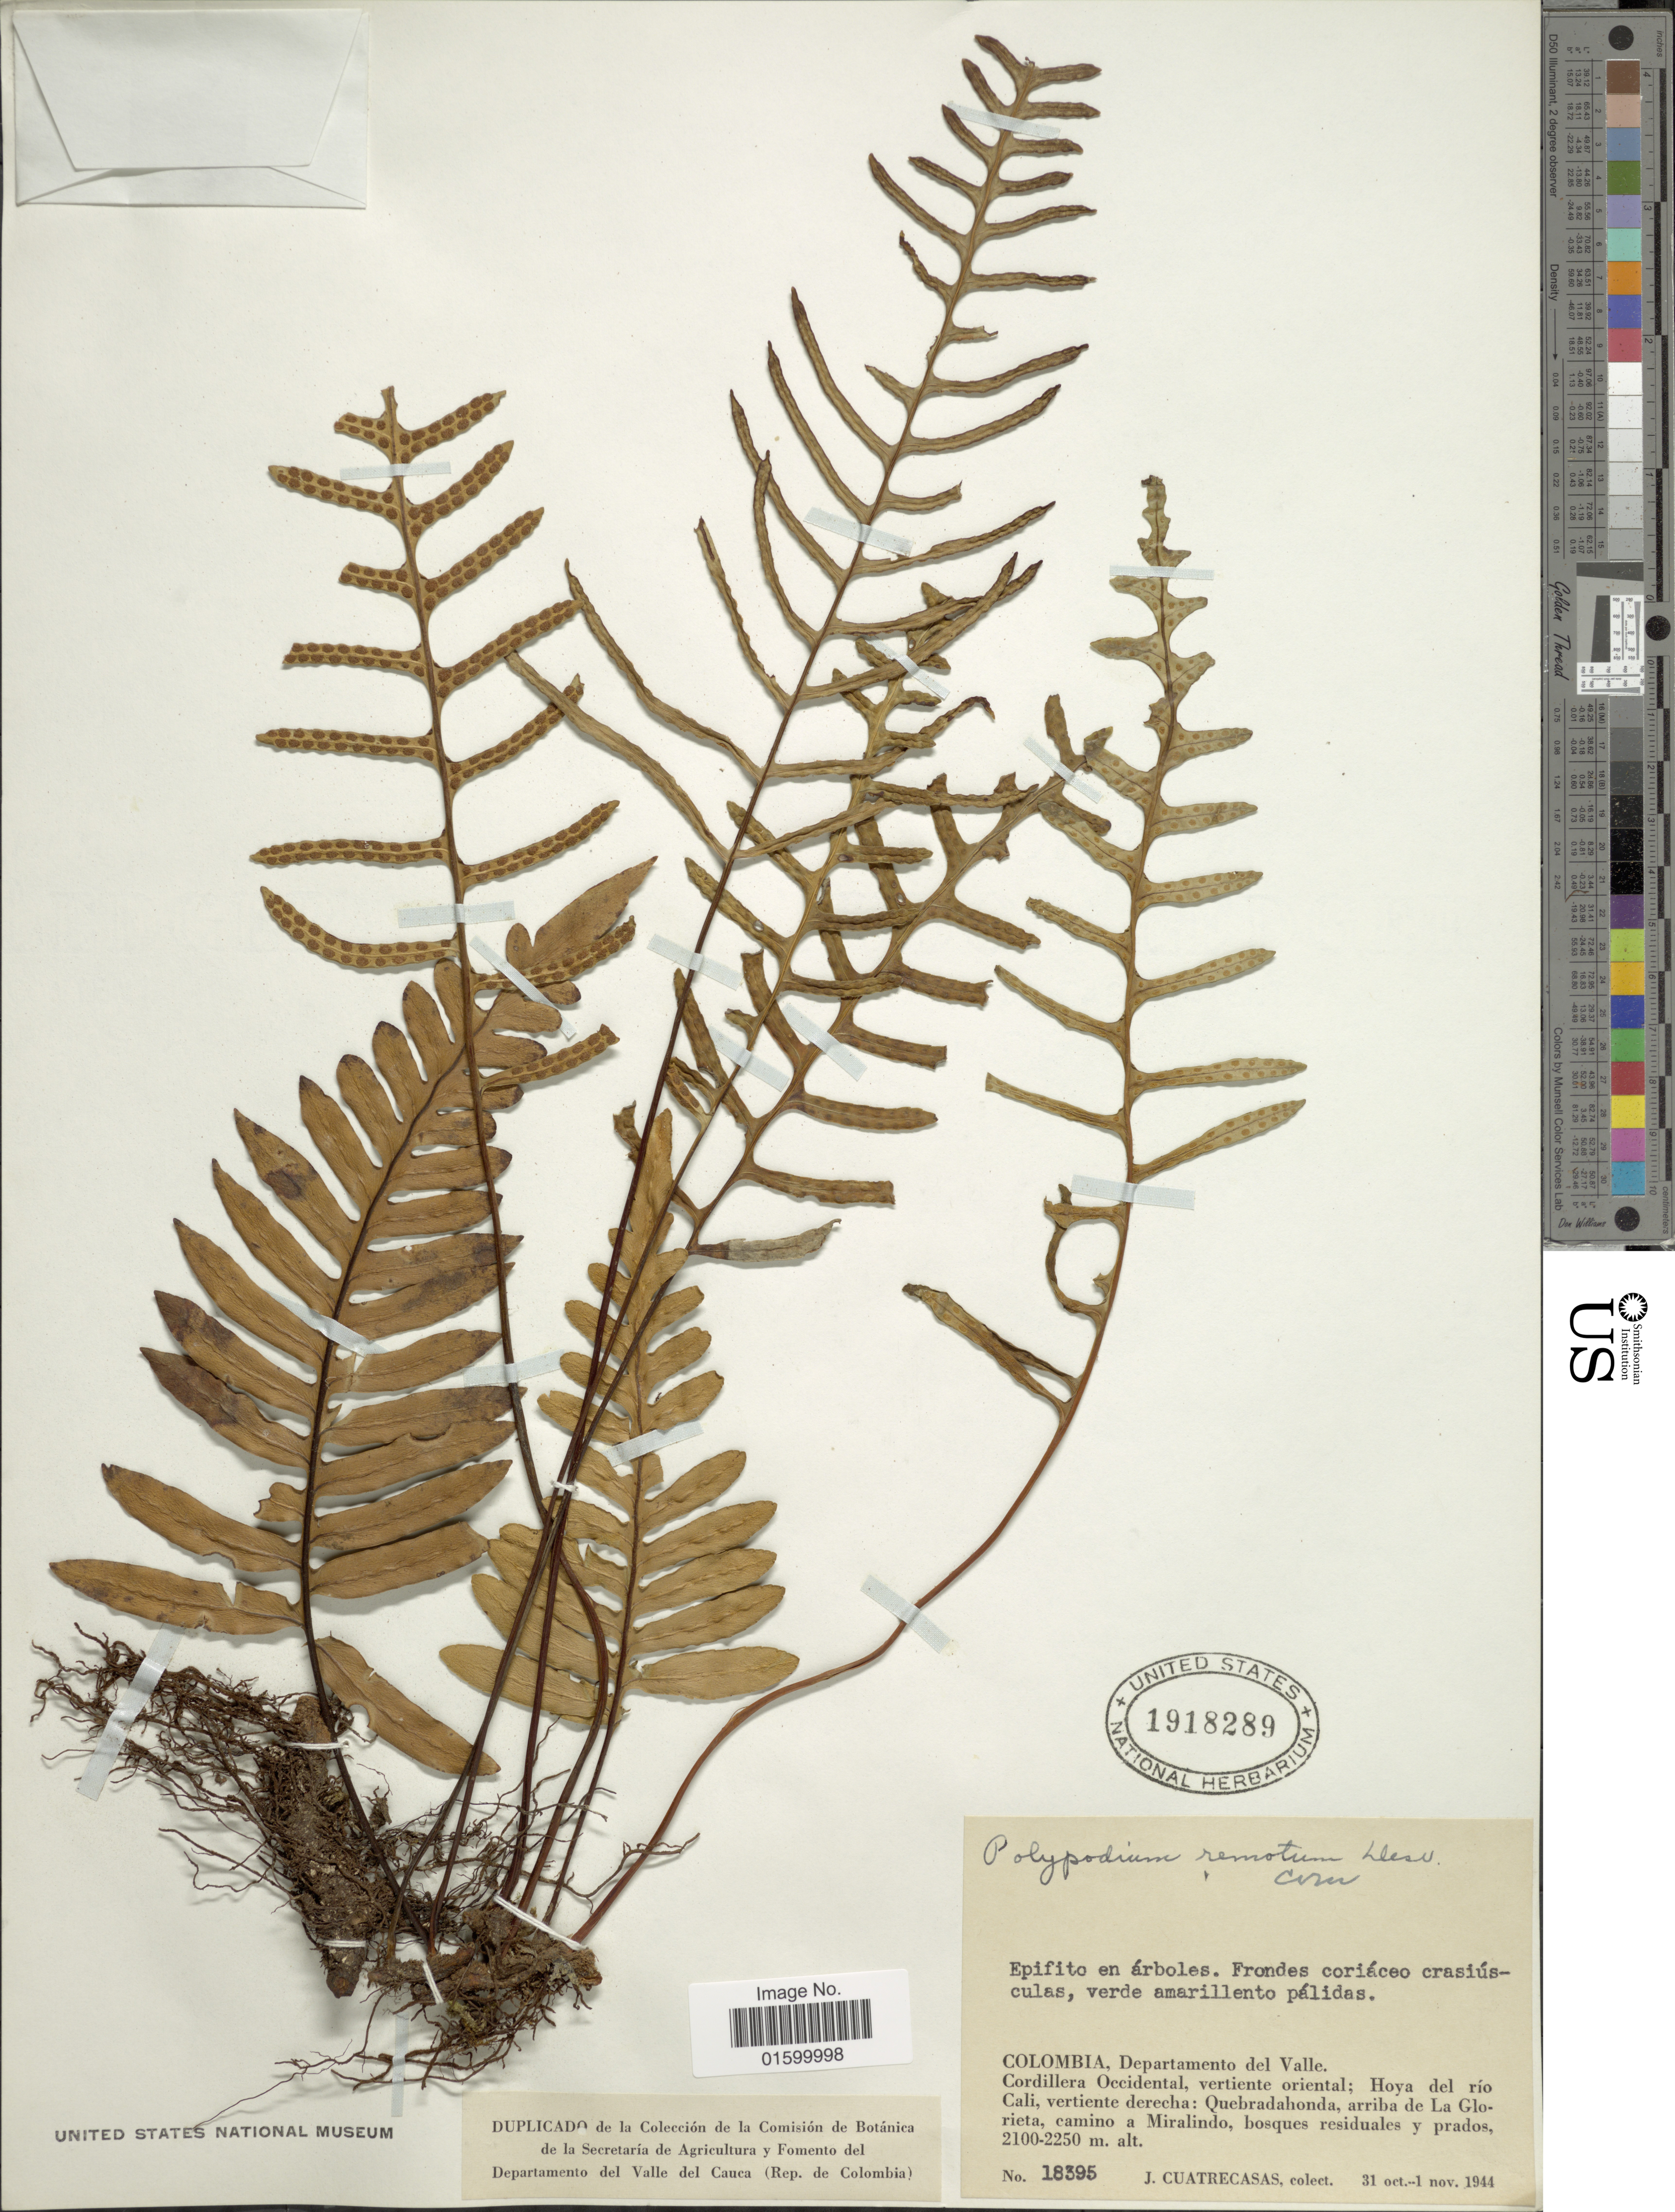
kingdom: Plantae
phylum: Tracheophyta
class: Polypodiopsida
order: Polypodiales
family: Polypodiaceae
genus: Pleopeltis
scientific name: Pleopeltis remota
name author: (Desv.) A.R. Sm.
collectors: J. Cuatrecasas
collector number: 18395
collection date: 1944-10-31/1944-11-01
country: Colombia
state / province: Valle del Cauca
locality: Departamento del Valle, Cordillera Occidental, vertiente oriental, Hoya del rio Cali, vertiente derecha, Quebradahonda, arriba de La Glorieta, camino a Miralindo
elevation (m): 2100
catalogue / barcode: US 1918289